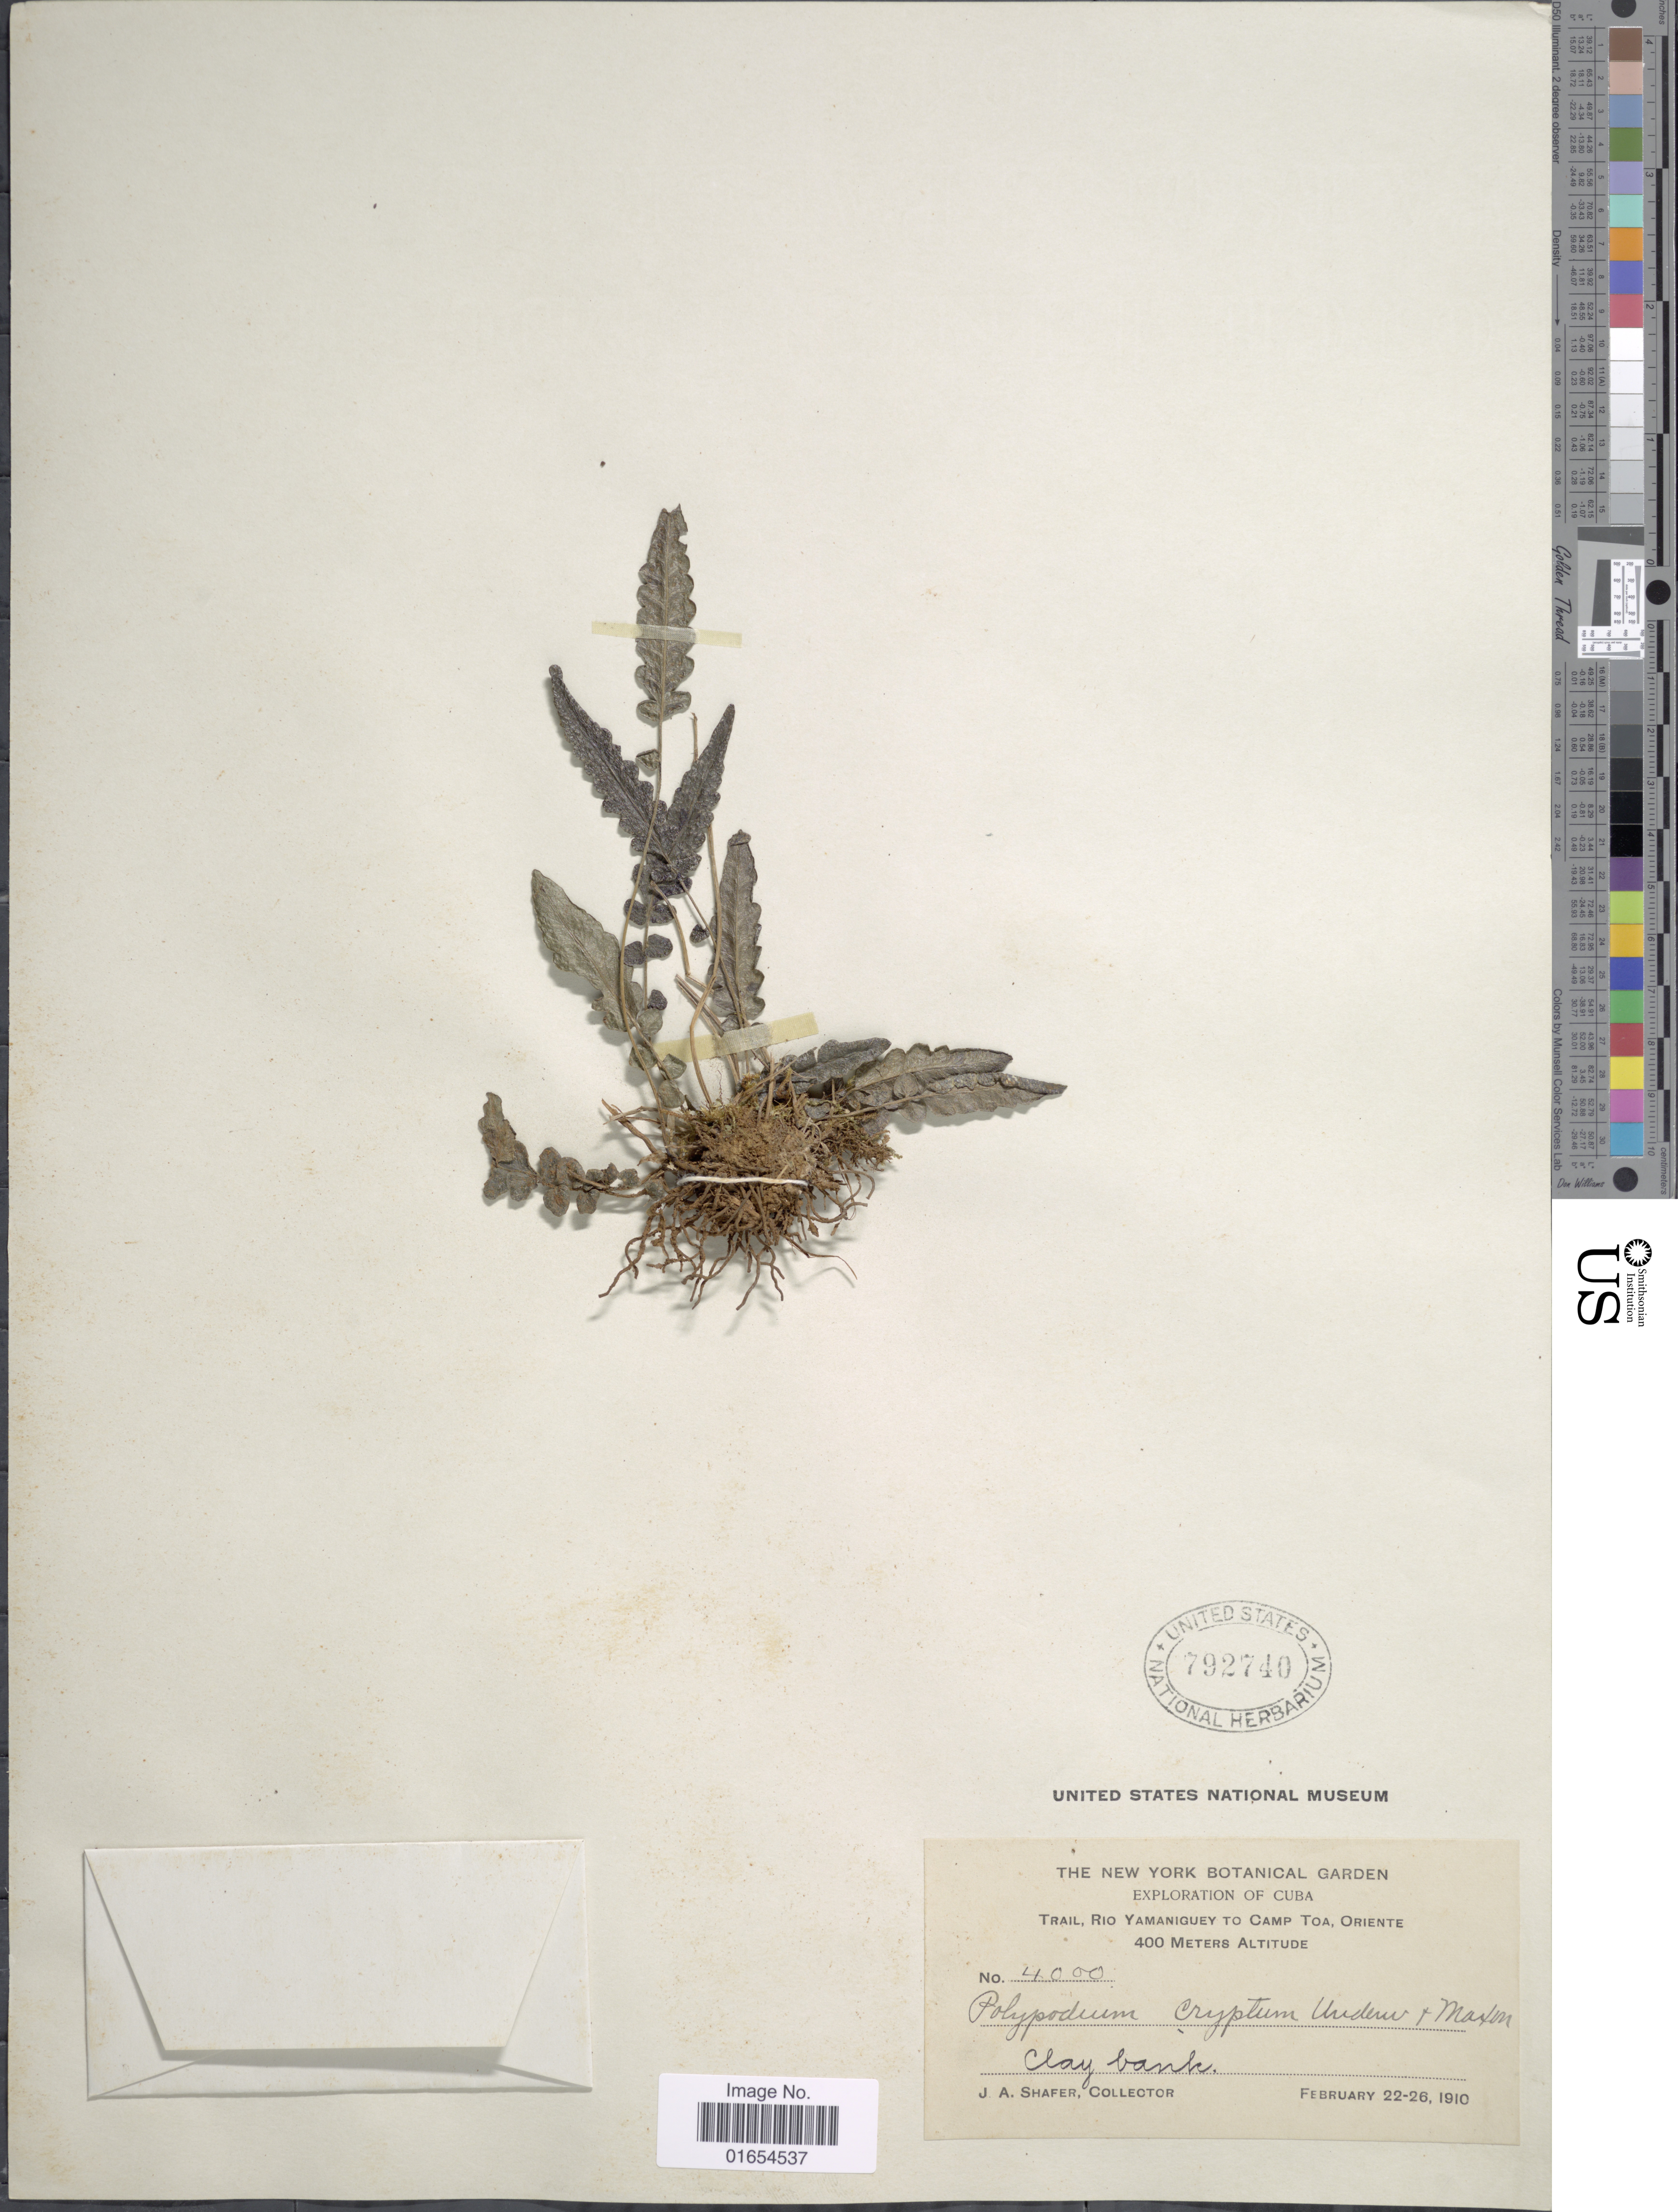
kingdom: Plantae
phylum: Tracheophyta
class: Polypodiopsida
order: Polypodiales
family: Thelypteridaceae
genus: Goniopteris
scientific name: Goniopteris crypta (Underw. & Maxon) comb. nov., ined 2015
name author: (Underw. & Maxon)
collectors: J. A. Shafer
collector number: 4000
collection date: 1910-02-22/1910-02-26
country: Cuba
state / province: Oriente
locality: Trail, Rio Yamanigue to Camp Toa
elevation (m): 400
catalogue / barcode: US 792740